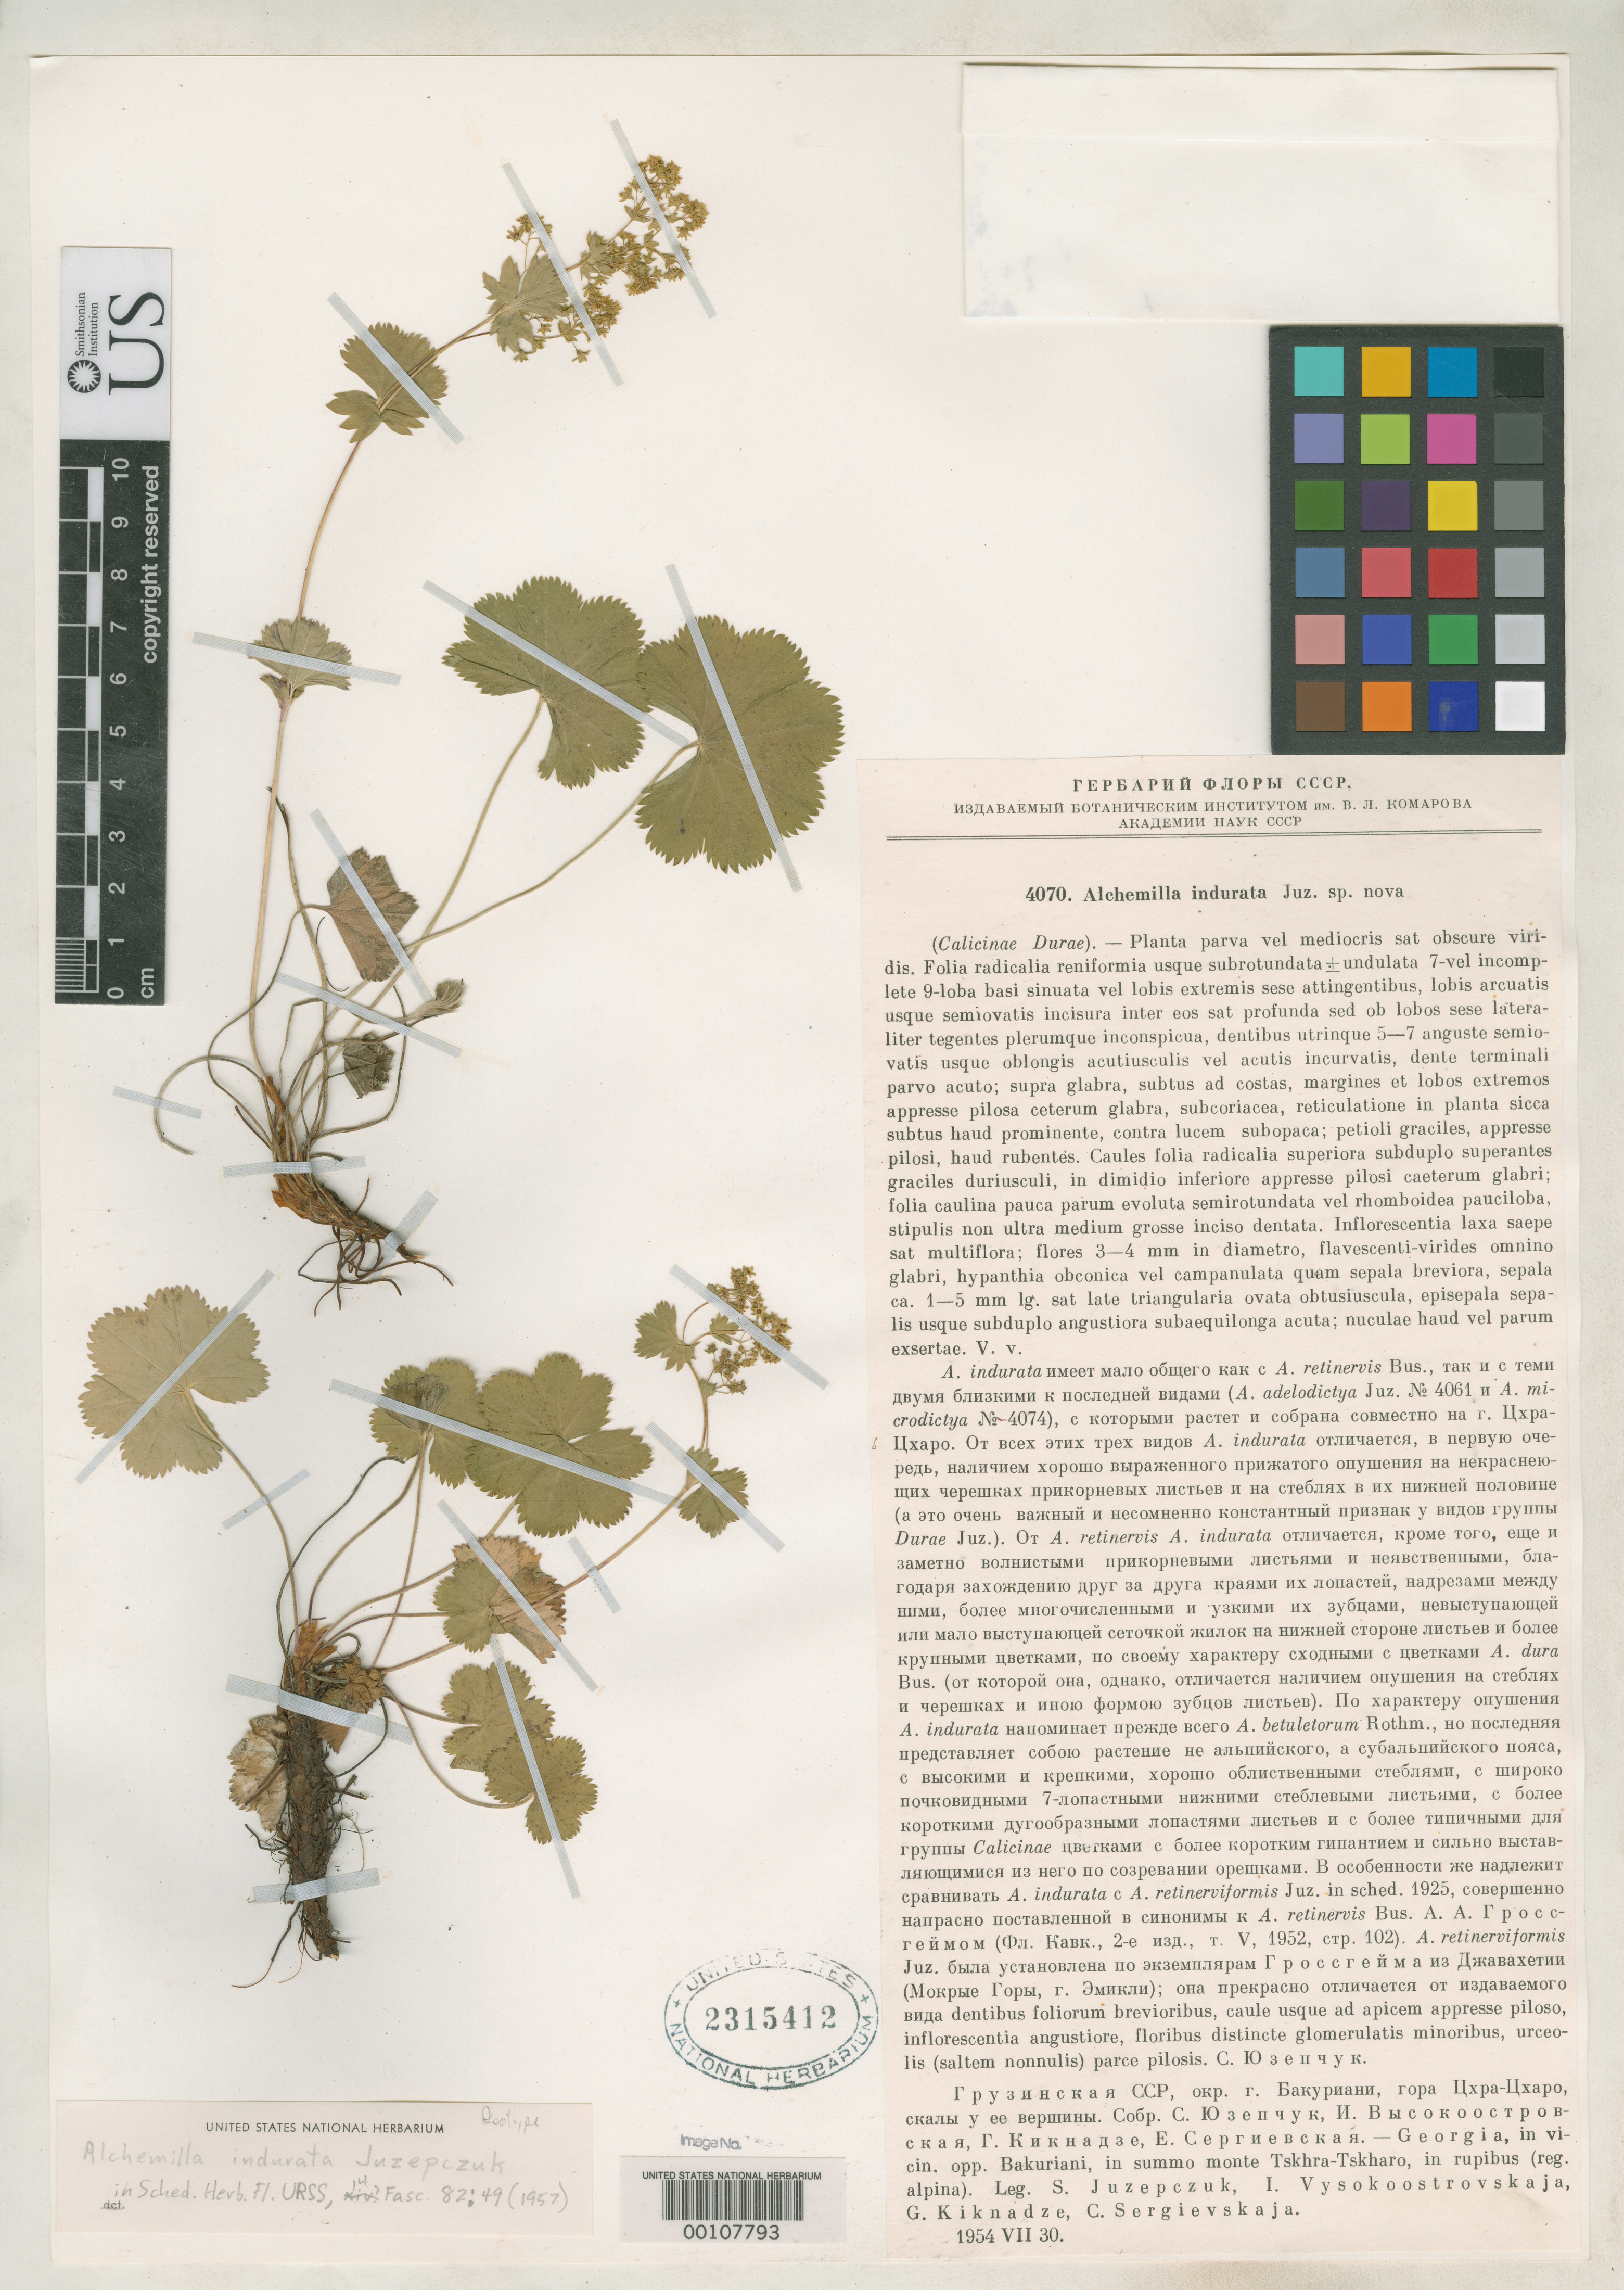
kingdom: Plantae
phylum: Tracheophyta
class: Magnoliopsida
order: Rosales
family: Rosaceae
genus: Alchemilla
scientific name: Alchemilla indurata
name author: Juz.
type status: Isotype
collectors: S. V. Juzepczuk & I. Vysokoostrovskaja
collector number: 4070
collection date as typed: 30 Jul 1954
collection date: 1954-07-30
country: Georgia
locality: Bakhuriani. (on label as Georgian SSR, USSR).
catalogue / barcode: US 2315412